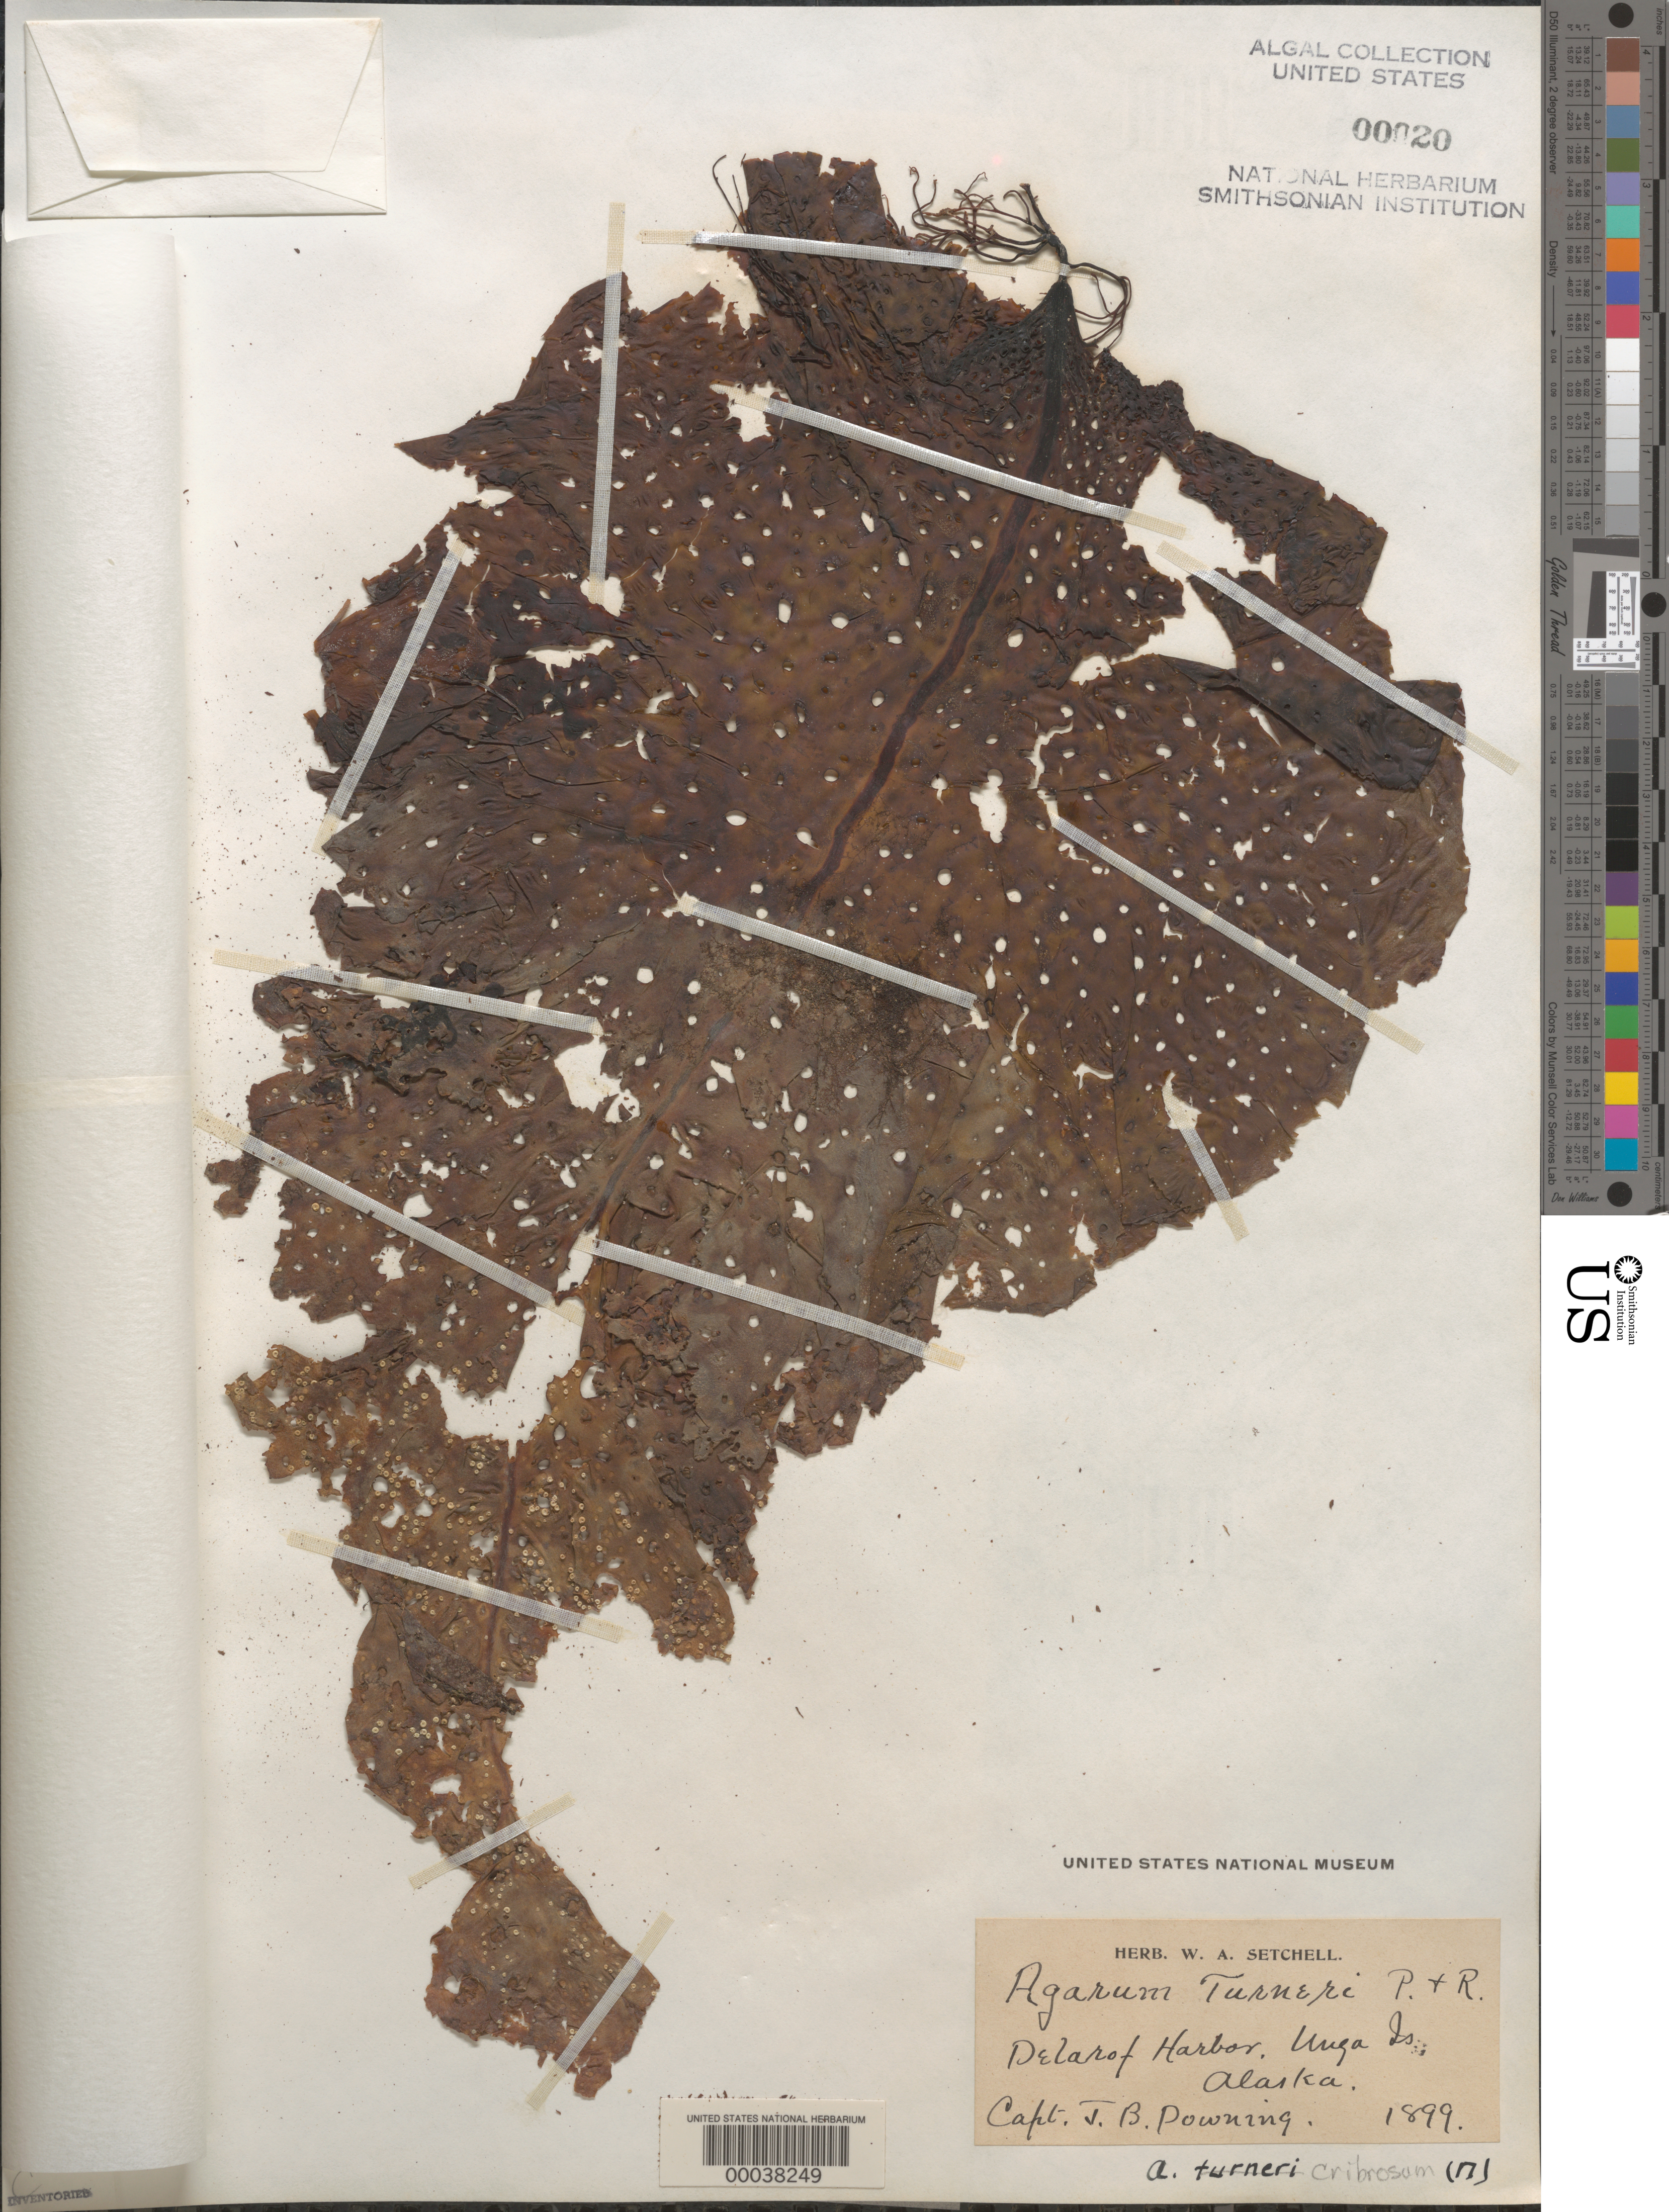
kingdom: Chromista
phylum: Ochrophyta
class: Phaeophyceae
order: Laminariales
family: Costariaceae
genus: Agarum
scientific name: Agarum clathratum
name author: Dumortier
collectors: J. B. Downing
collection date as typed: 1899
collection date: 1899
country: United States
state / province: Alaska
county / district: Aleutian Islands Division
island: Unga Island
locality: Delarof Harbor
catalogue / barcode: US 20